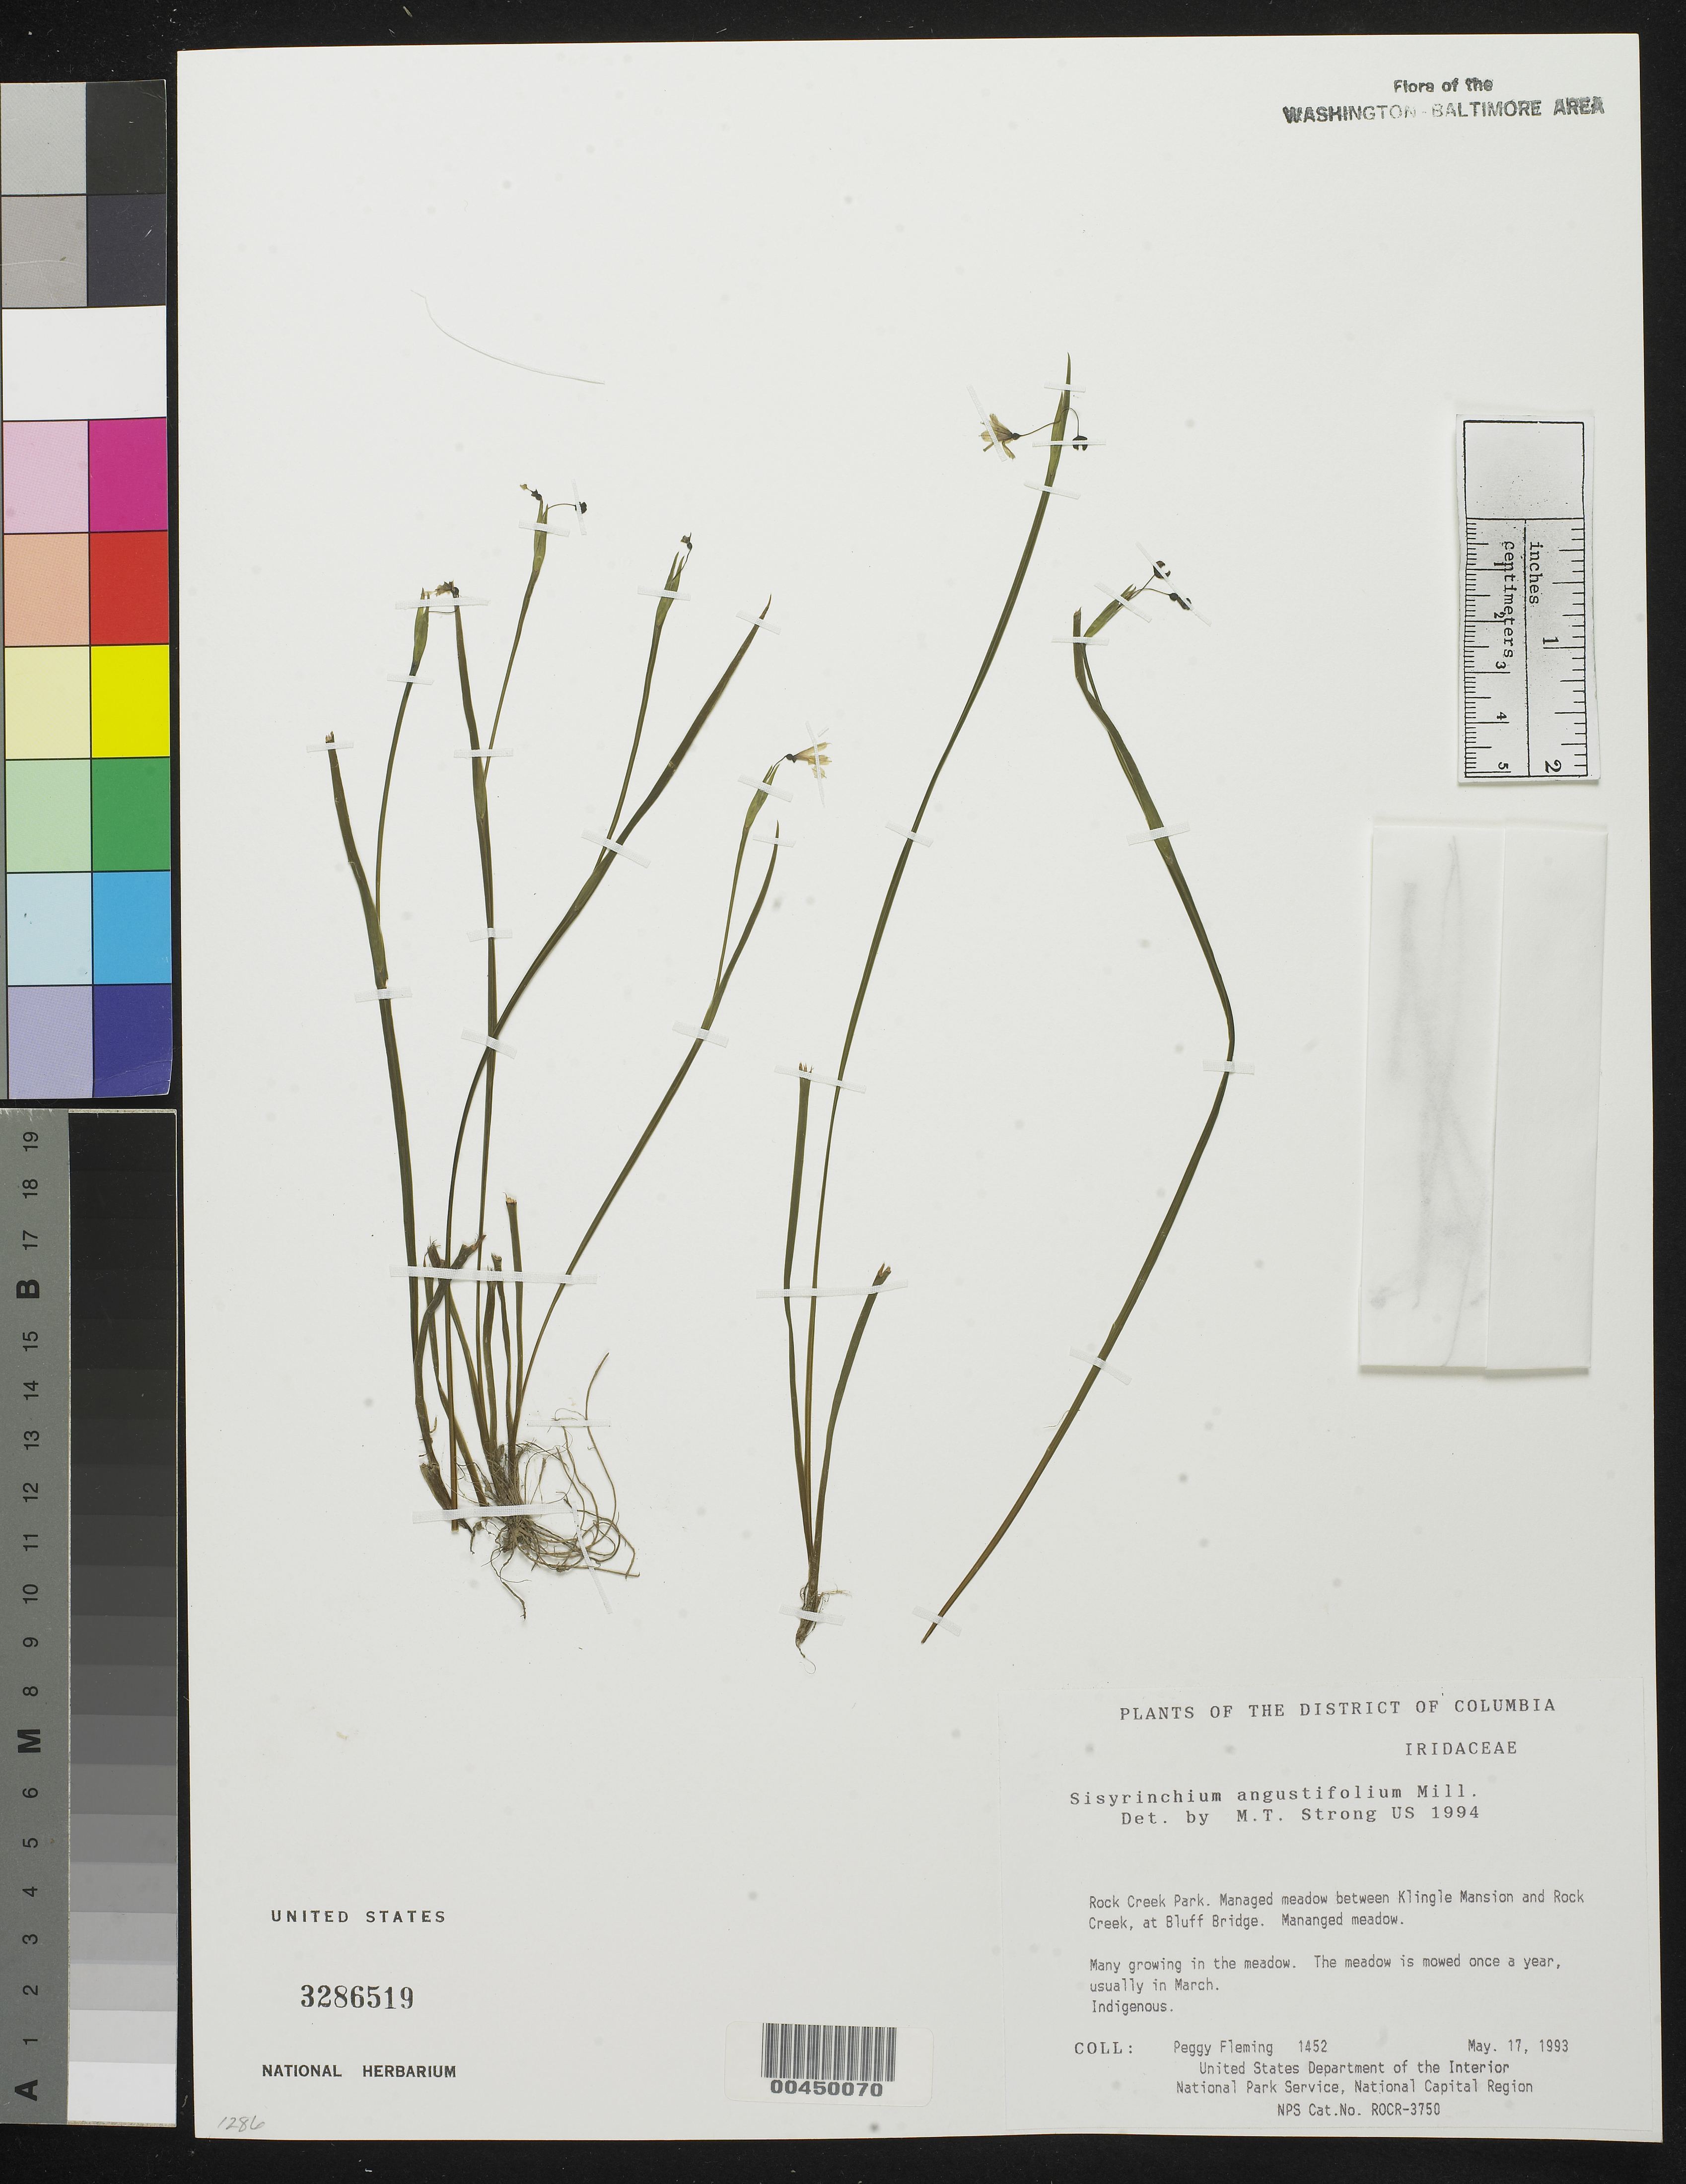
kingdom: Plantae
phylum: Tracheophyta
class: Liliopsida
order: Asparagales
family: Iridaceae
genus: Sisyrinchium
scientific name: Sisyrinchium angustifolium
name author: Mill.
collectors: P. Fleming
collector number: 1452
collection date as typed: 17 May 1993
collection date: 1993-05-17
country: United States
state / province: District of Columbia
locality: Rock Creek Park between Klingle Mansion and Rock Creek at Bluff. Rock Creek Park and vicinity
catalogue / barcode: US 3286519